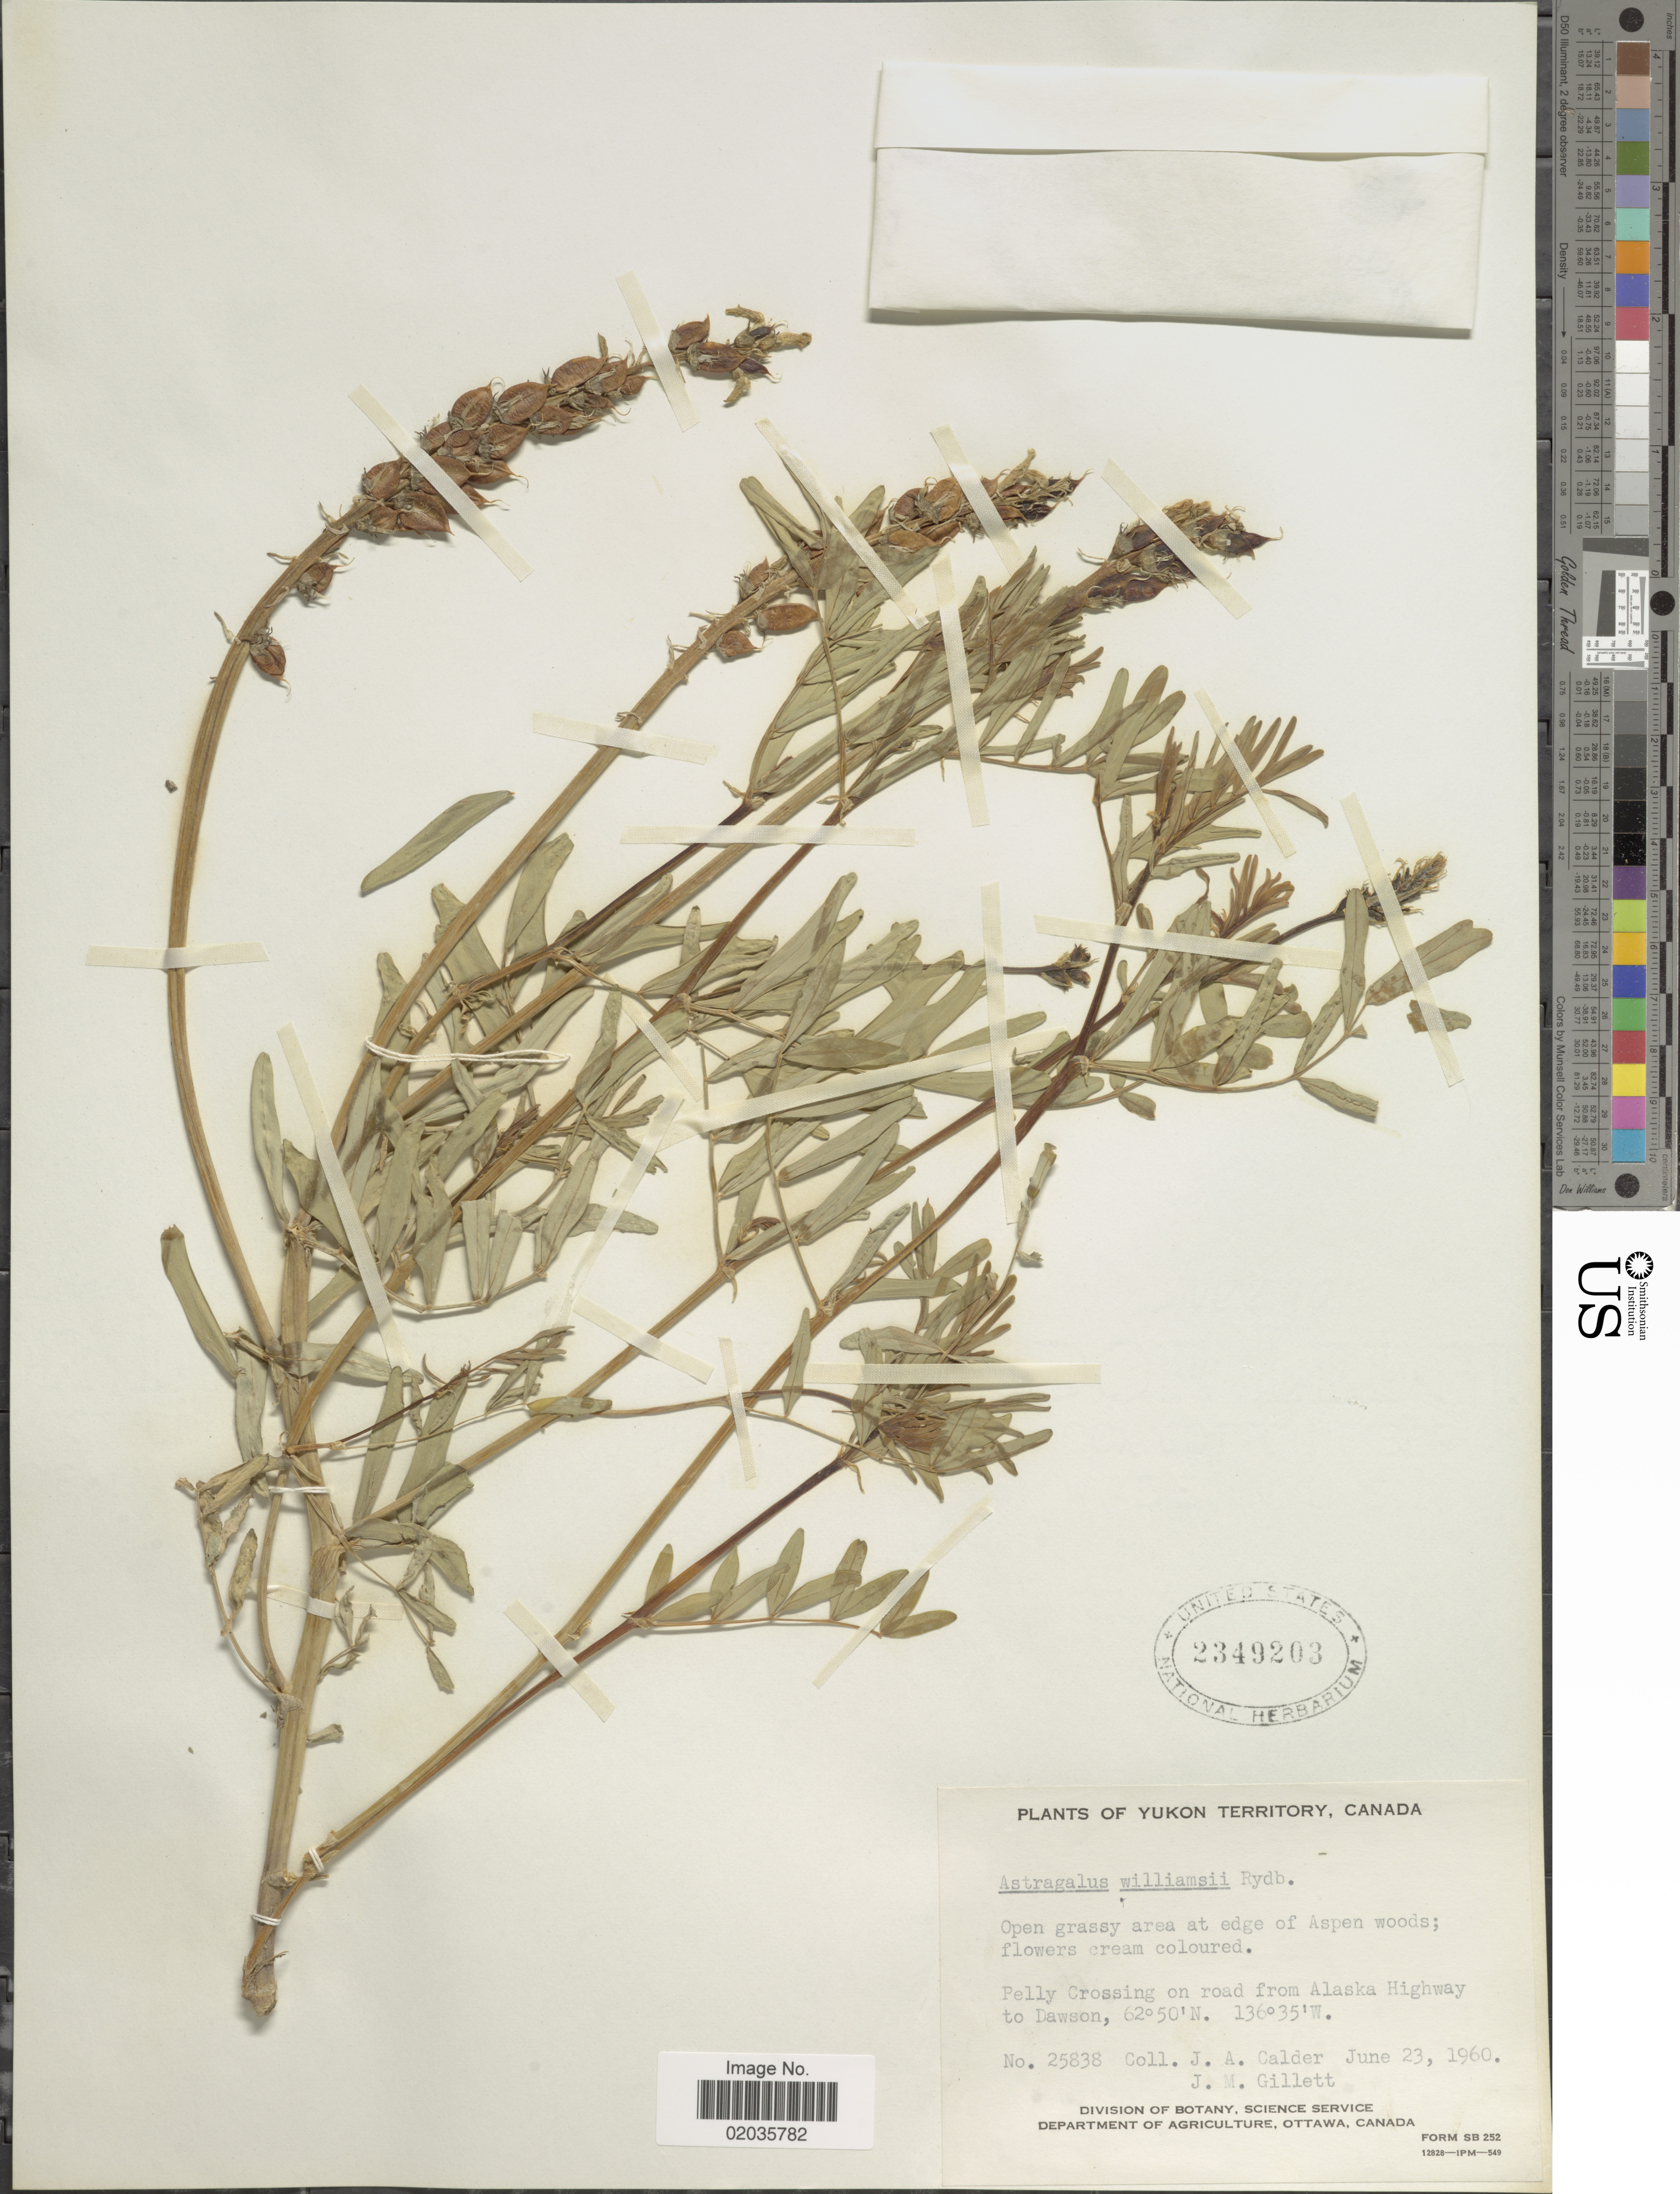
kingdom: Plantae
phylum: Tracheophyta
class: Magnoliopsida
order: Fabales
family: Fabaceae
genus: Astragalus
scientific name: Astragalus williamsii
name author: Rydb.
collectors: J. A. Calder & J. M. Gillett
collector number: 25838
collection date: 1960-06-23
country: Canada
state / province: Yukon Territory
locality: Open grassy area at edge of Aspen woods; Pelly Crossing on road from Alaska Highway to Dawson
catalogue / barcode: US 2349203